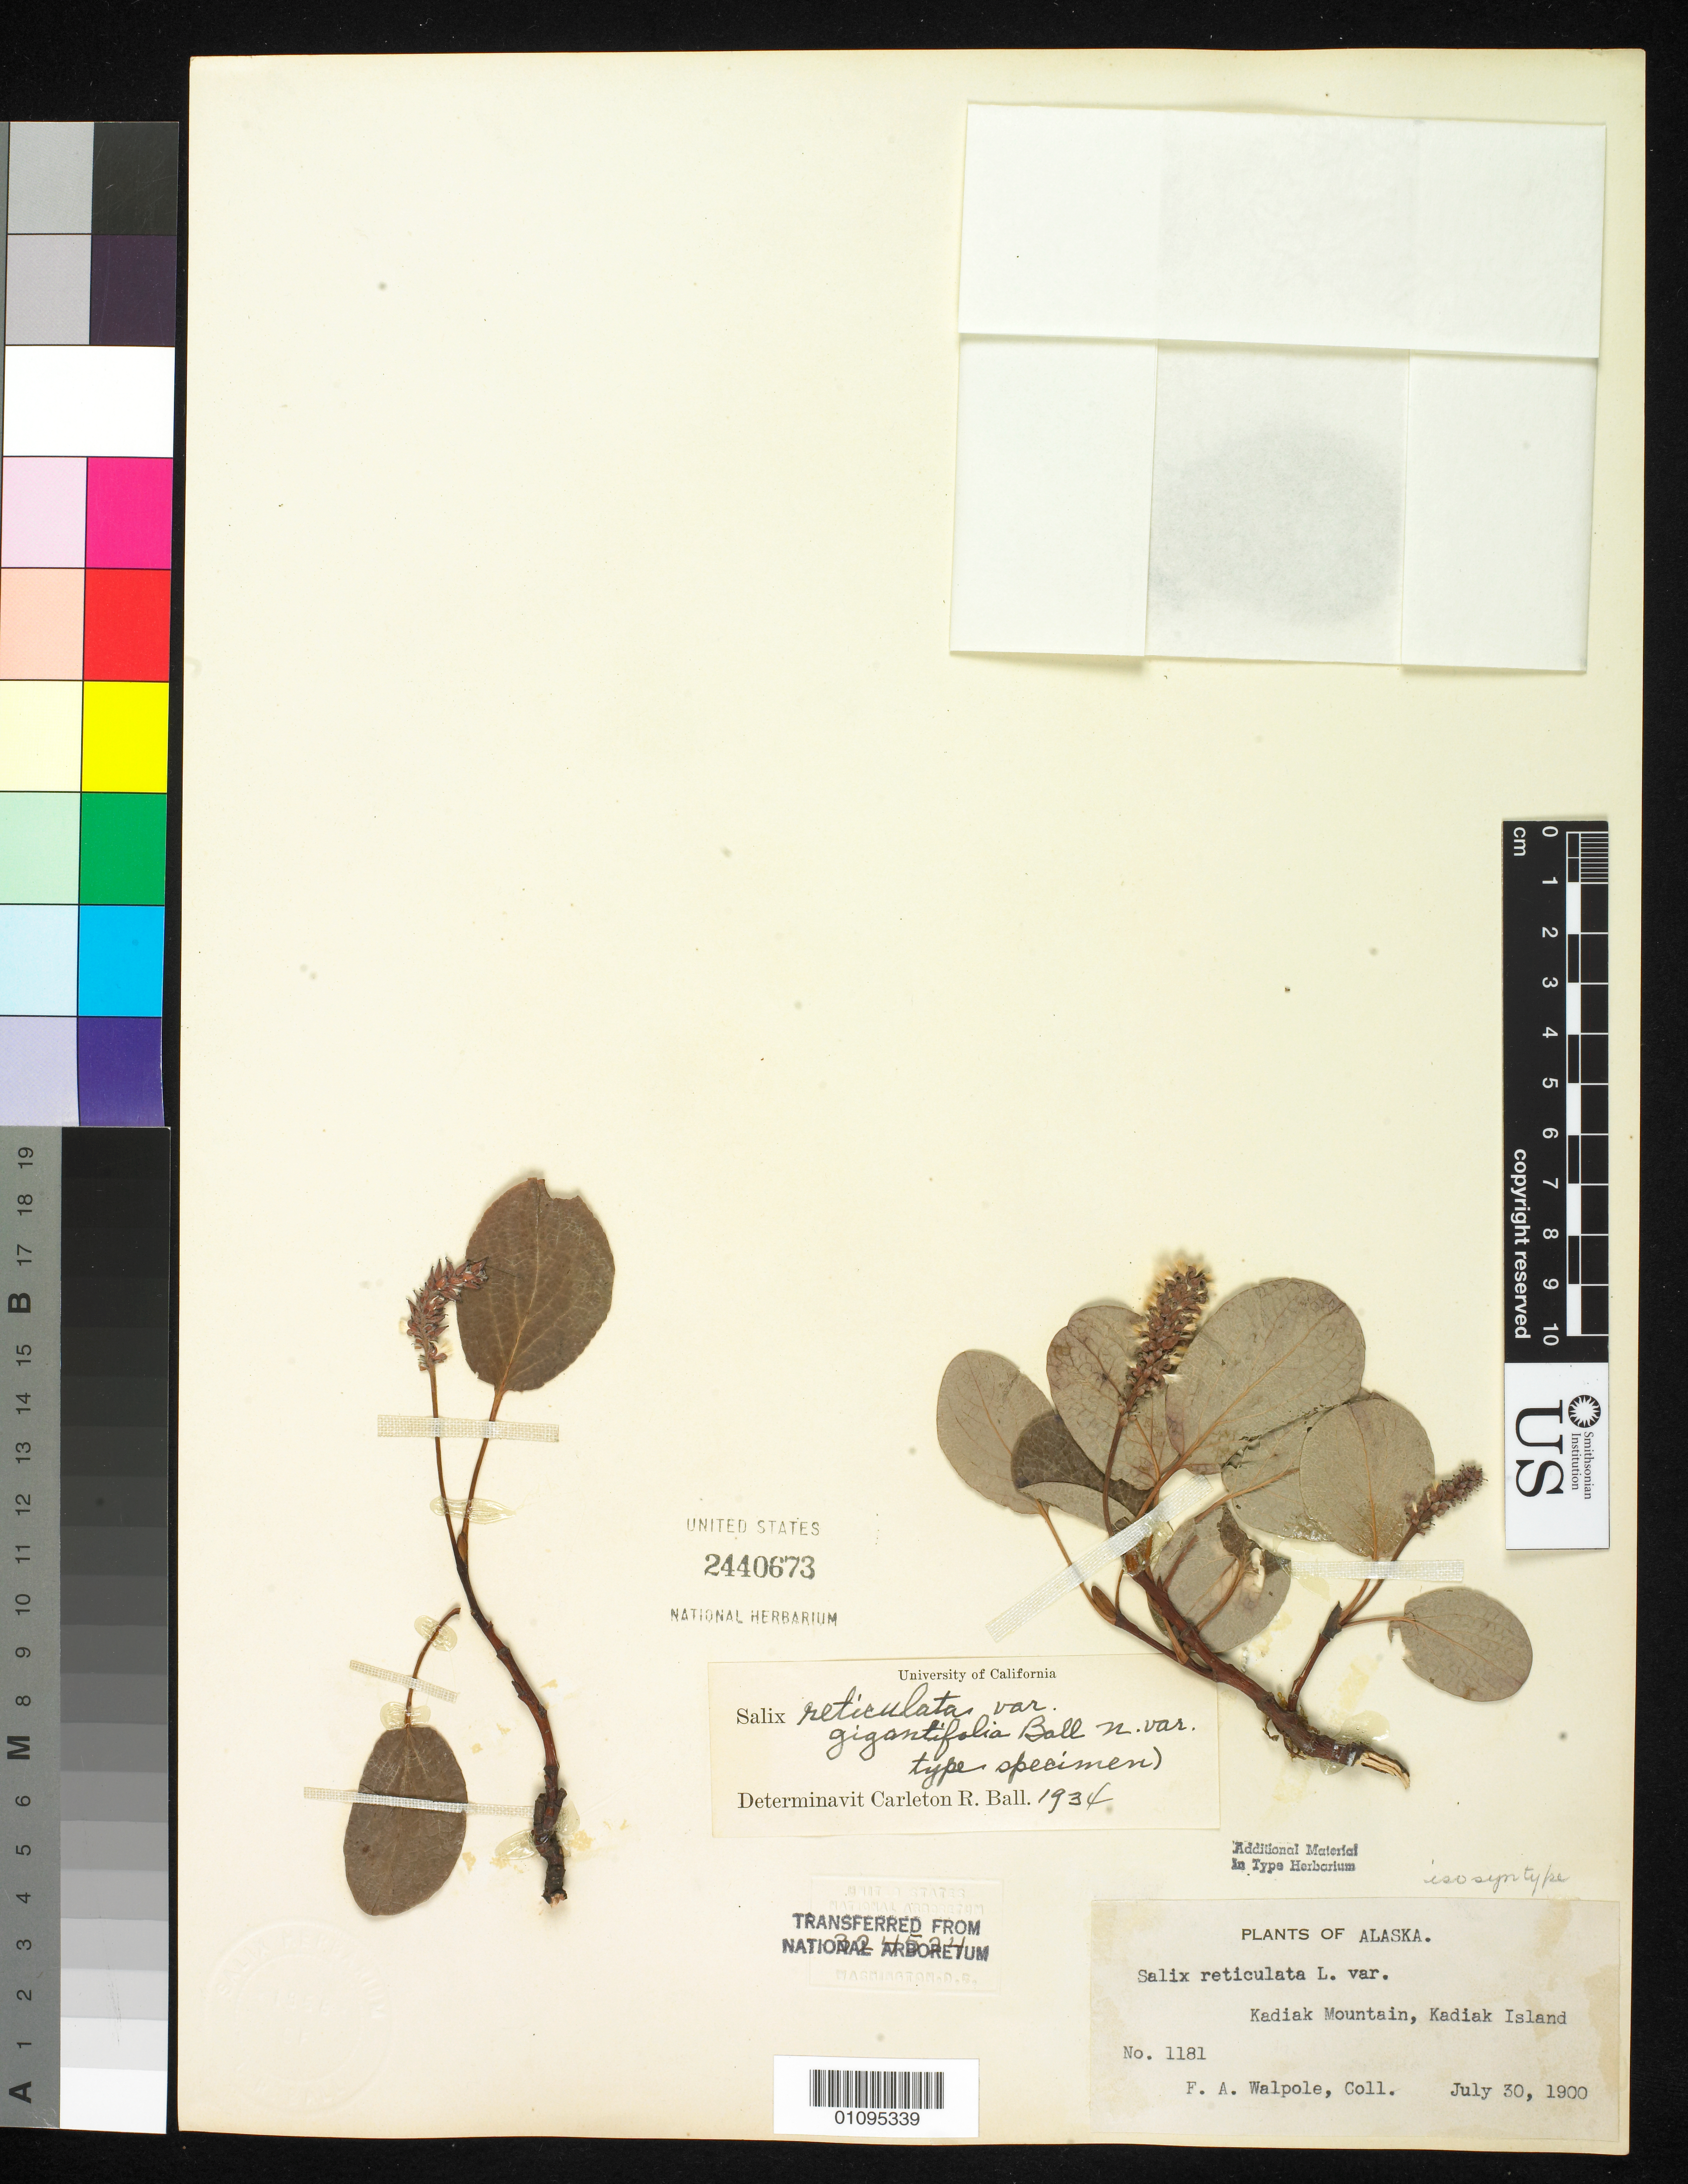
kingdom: Plantae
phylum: Tracheophyta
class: Magnoliopsida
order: Malpighiales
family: Salicaceae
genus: Salix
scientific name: Salix reticulata var. gigantifolia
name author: C.R. Ball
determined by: Ball, C. R.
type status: Isosyntype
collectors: F. Walpole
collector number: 1181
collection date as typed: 30 Jul 1900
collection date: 1900-07-30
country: United States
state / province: Alaska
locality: Kodiak Mountain.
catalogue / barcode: US 2440673